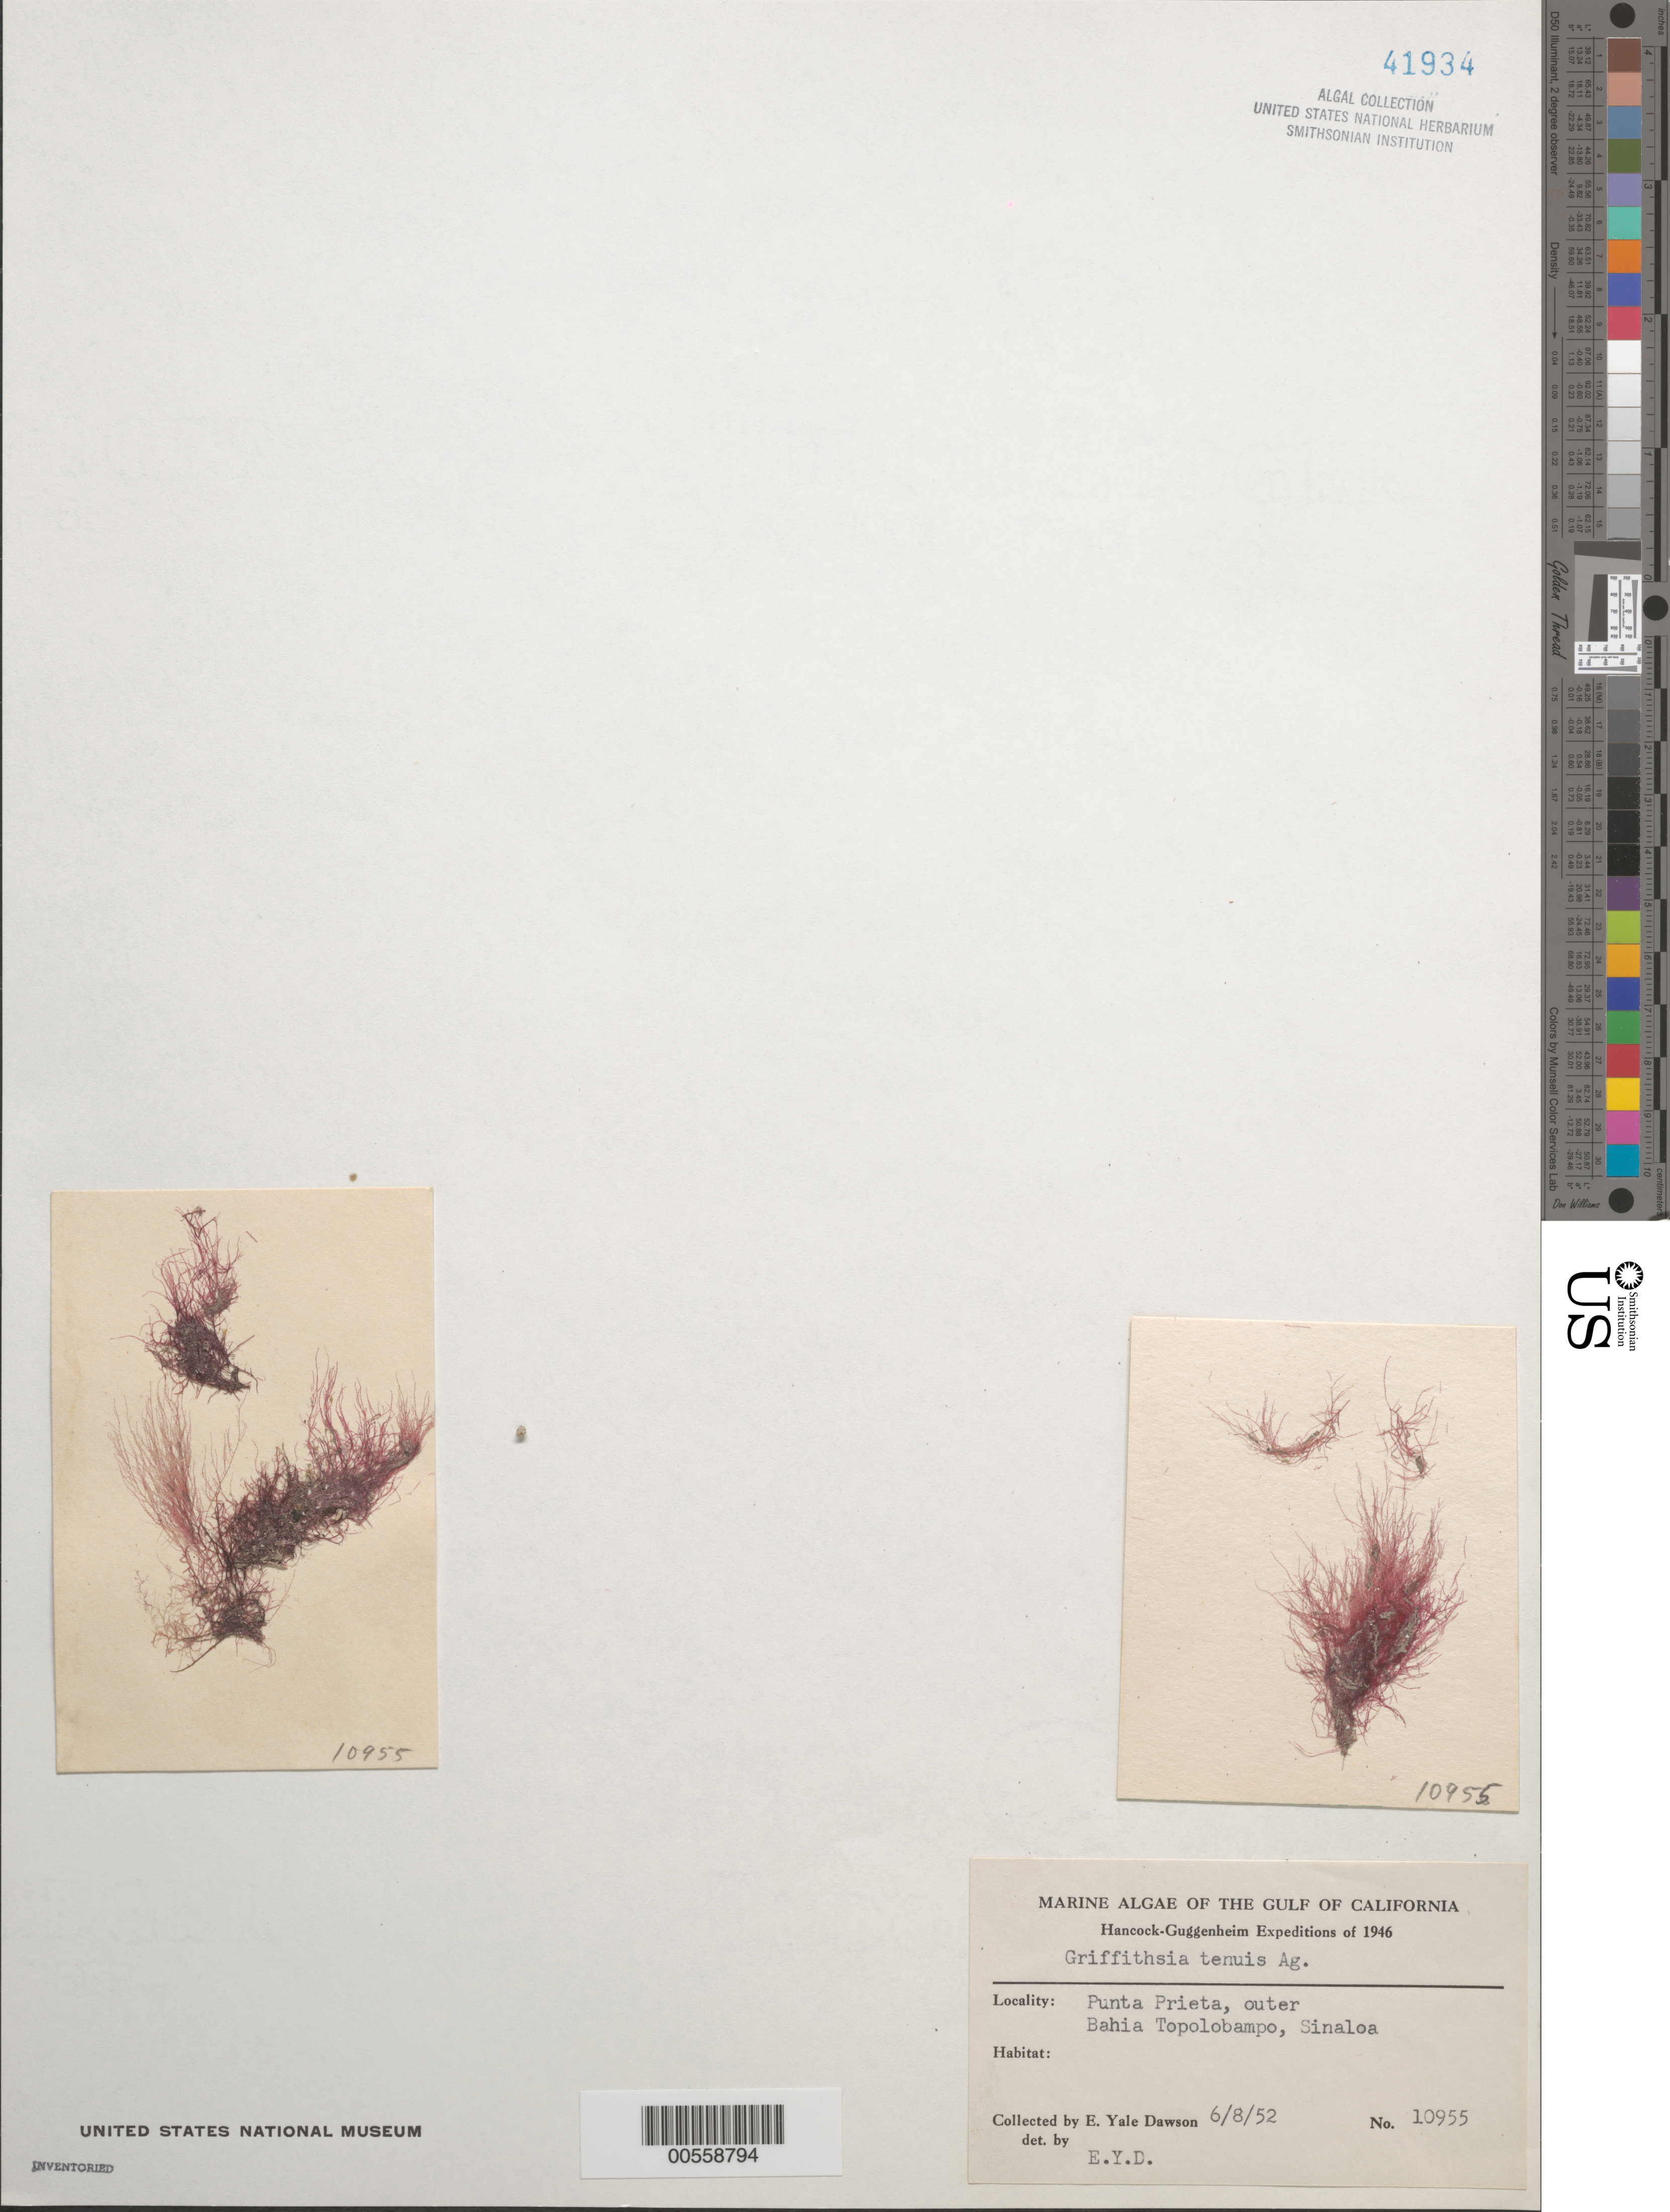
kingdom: Plantae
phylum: Rhodophyta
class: Florideophyceae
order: Ceramiales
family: Wrangeliaceae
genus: Anotrichium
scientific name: Anotrichium tenue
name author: (C. Agardh) Nägeli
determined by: Algae name updating Project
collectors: E. Y. Dawson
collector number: EYD 10955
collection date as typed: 08 Jun 1952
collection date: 1952-06-08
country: Mexico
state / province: Sinaloa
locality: Punta Prieta, Bahia Topolobampo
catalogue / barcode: US 41934